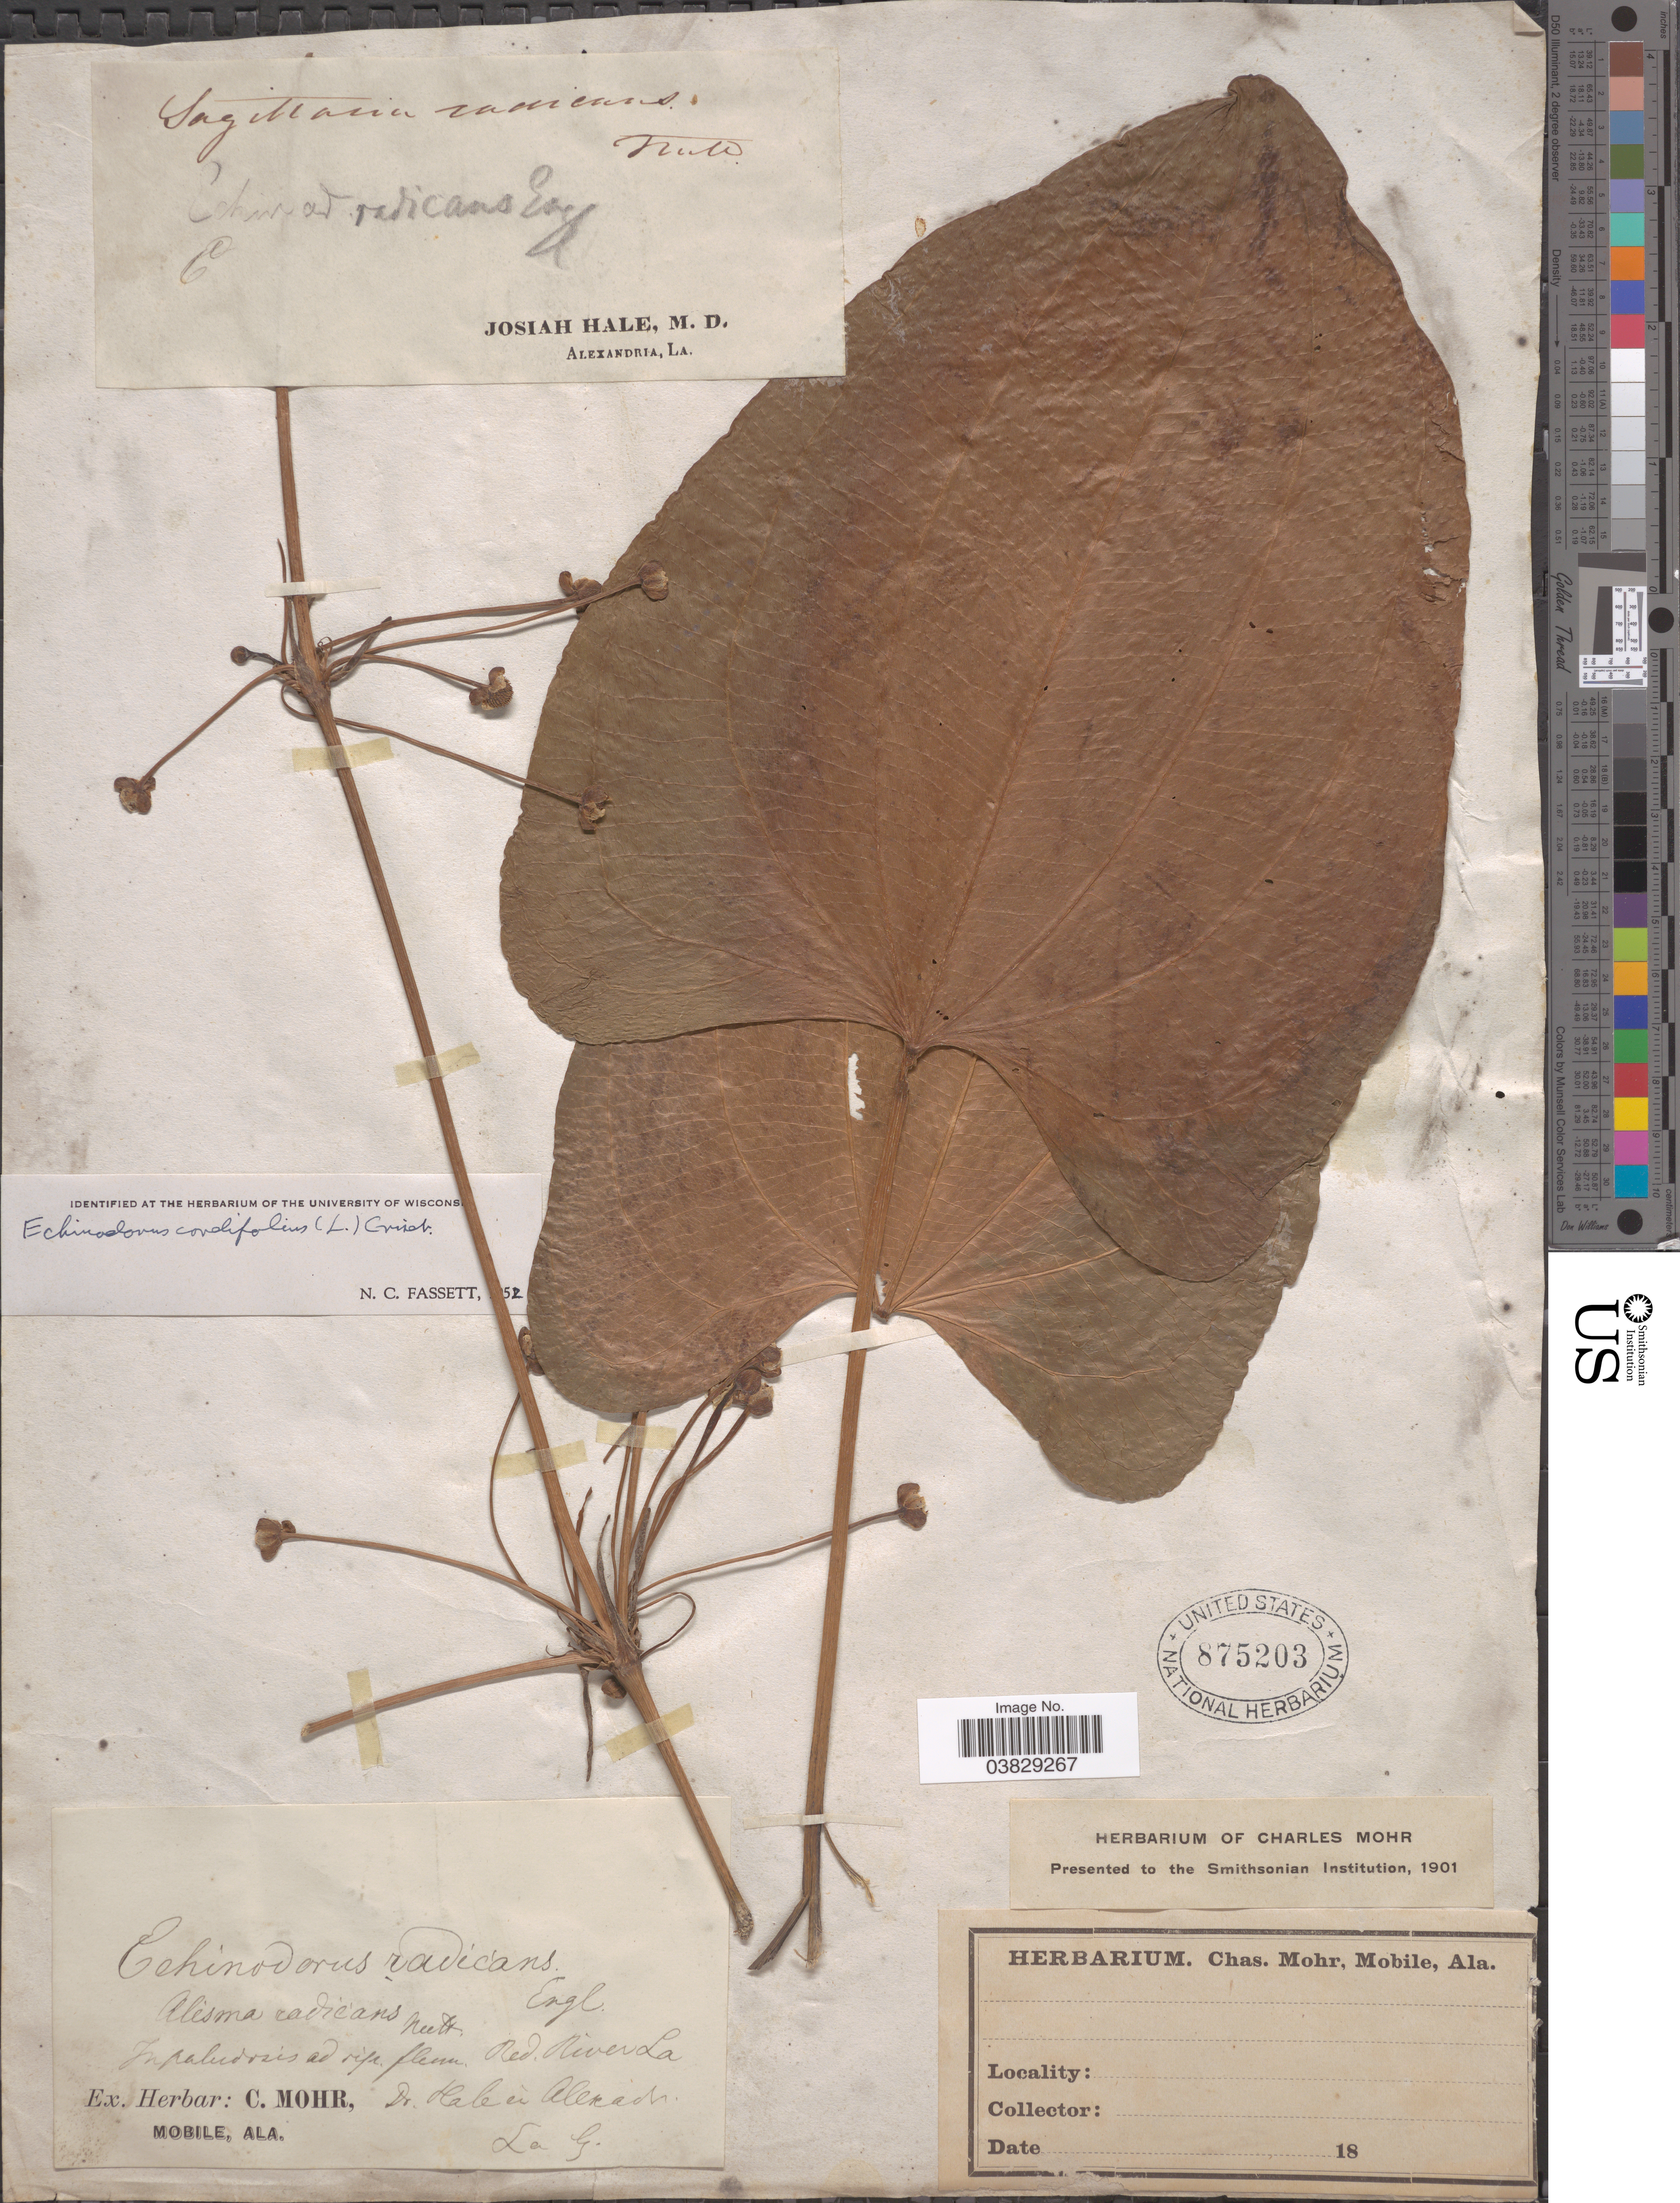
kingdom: Plantae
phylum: Tracheophyta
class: Liliopsida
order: Alismatales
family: Alismataceae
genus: Echinodorus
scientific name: Echinodorus cordifolius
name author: (L.) Griseb.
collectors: ex herb. Charles Mohr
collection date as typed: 18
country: United States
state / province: Louisiana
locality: In paludosis ad ripa flum. Red. River.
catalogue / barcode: US 875203